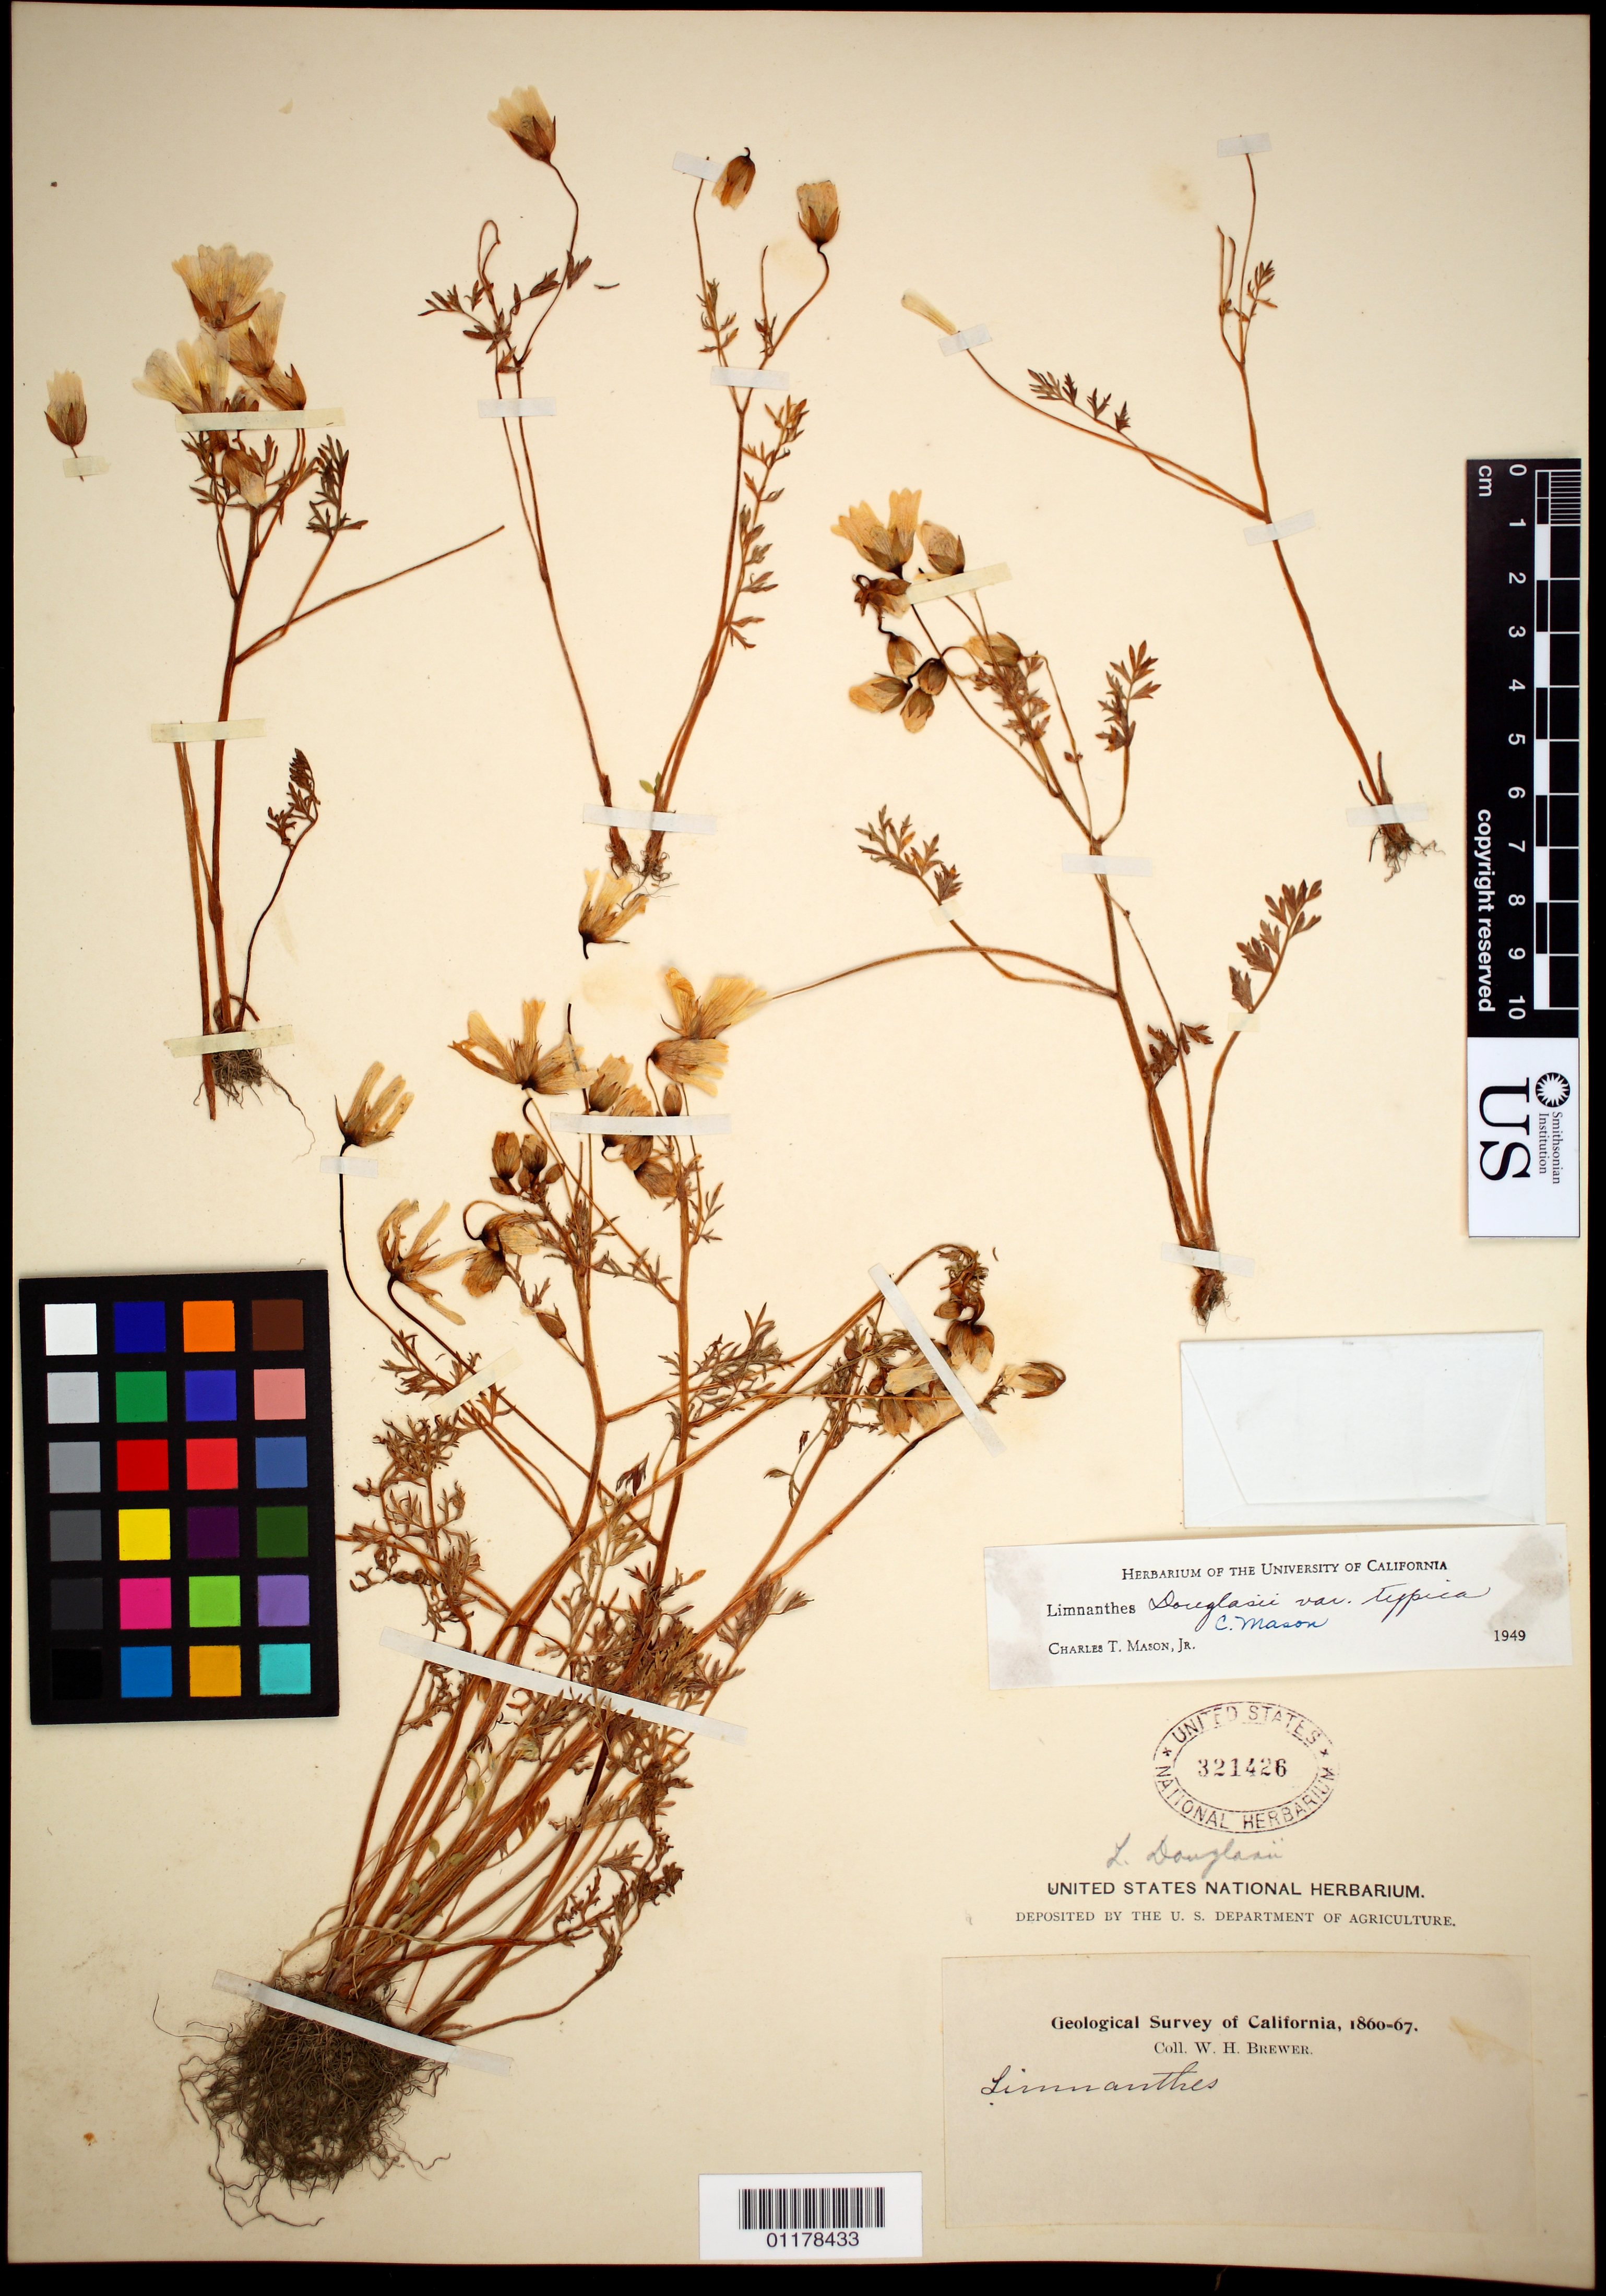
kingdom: Plantae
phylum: Tracheophyta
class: Magnoliopsida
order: Brassicales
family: Limnanthaceae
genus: Limnanthes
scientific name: Limnanthes douglasii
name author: R. Br.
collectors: W. H. Brewer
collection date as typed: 1860 to -- --- 1867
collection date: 1860/1867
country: United States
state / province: California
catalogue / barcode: US 321426